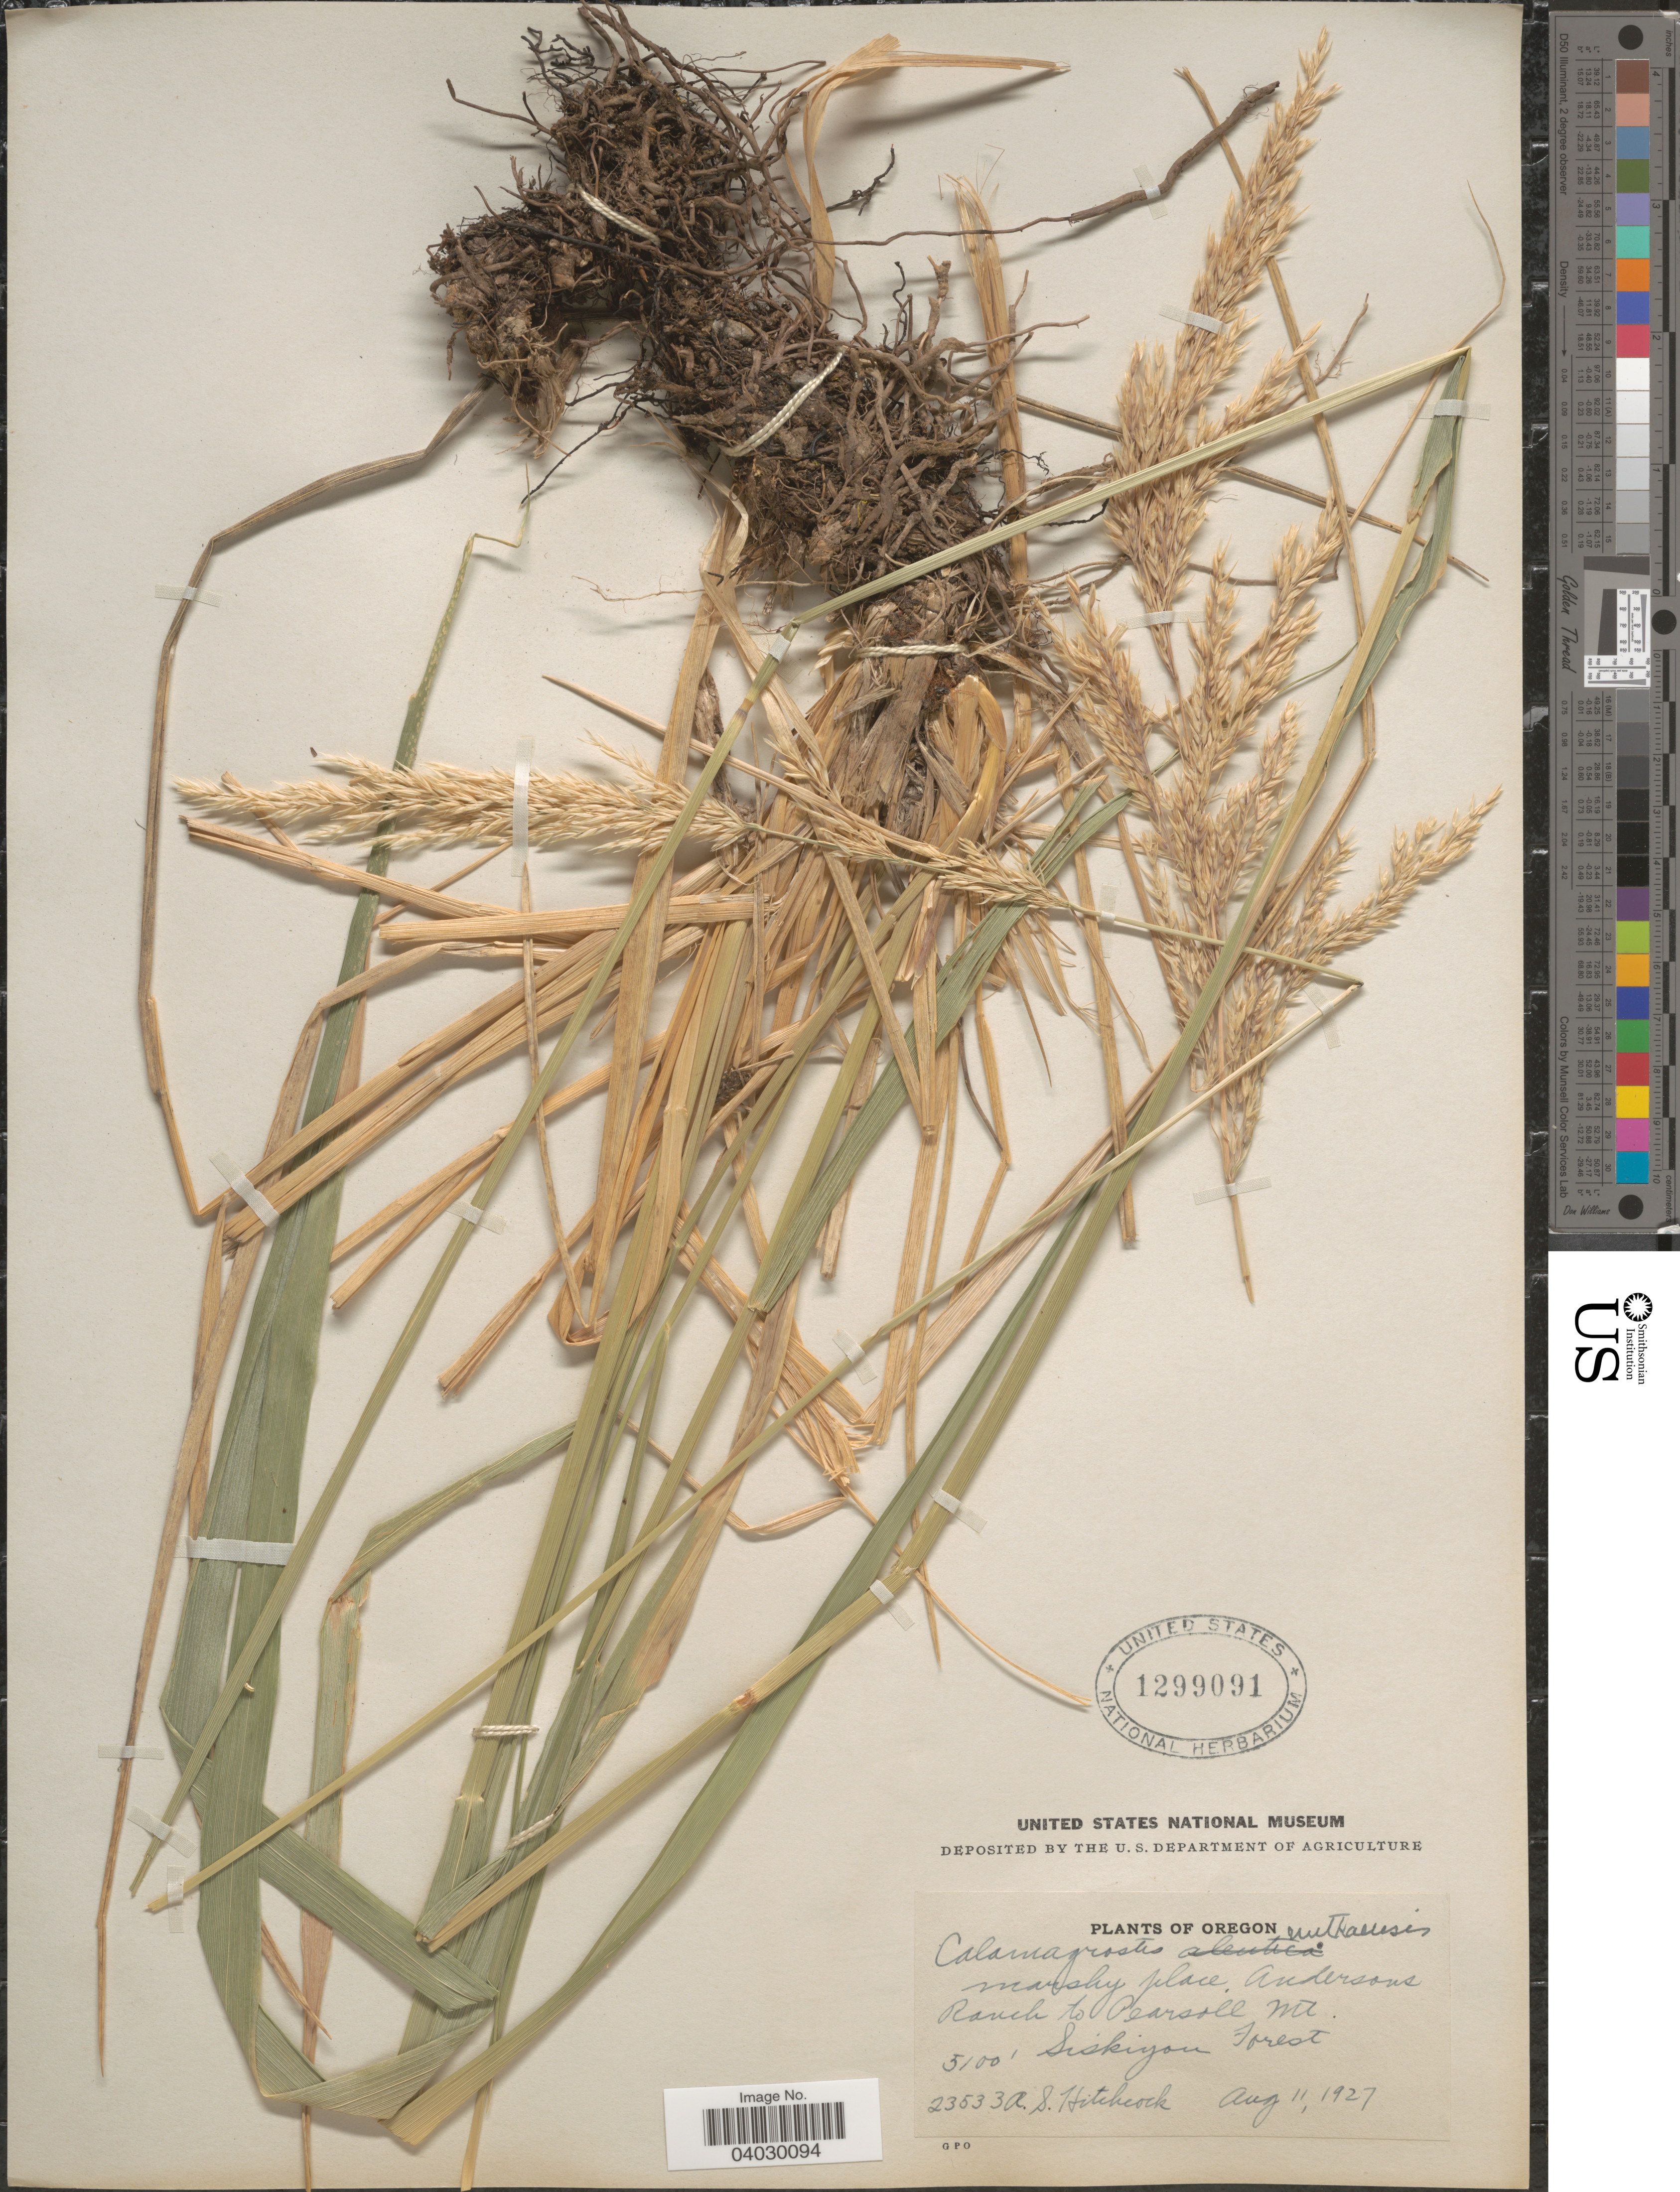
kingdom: Plantae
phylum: Tracheophyta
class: Liliopsida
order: Poales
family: Poaceae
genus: Calamagrostis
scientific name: Calamagrostis nutkaensis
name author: (J. Presl) Steud.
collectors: A. S. Hitchcock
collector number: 23533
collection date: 1927-08-11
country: United States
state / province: Oregon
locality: Andersons Ranch to Pearsoll Mt. Siskiyou Forest.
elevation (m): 1554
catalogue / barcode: US 1299091